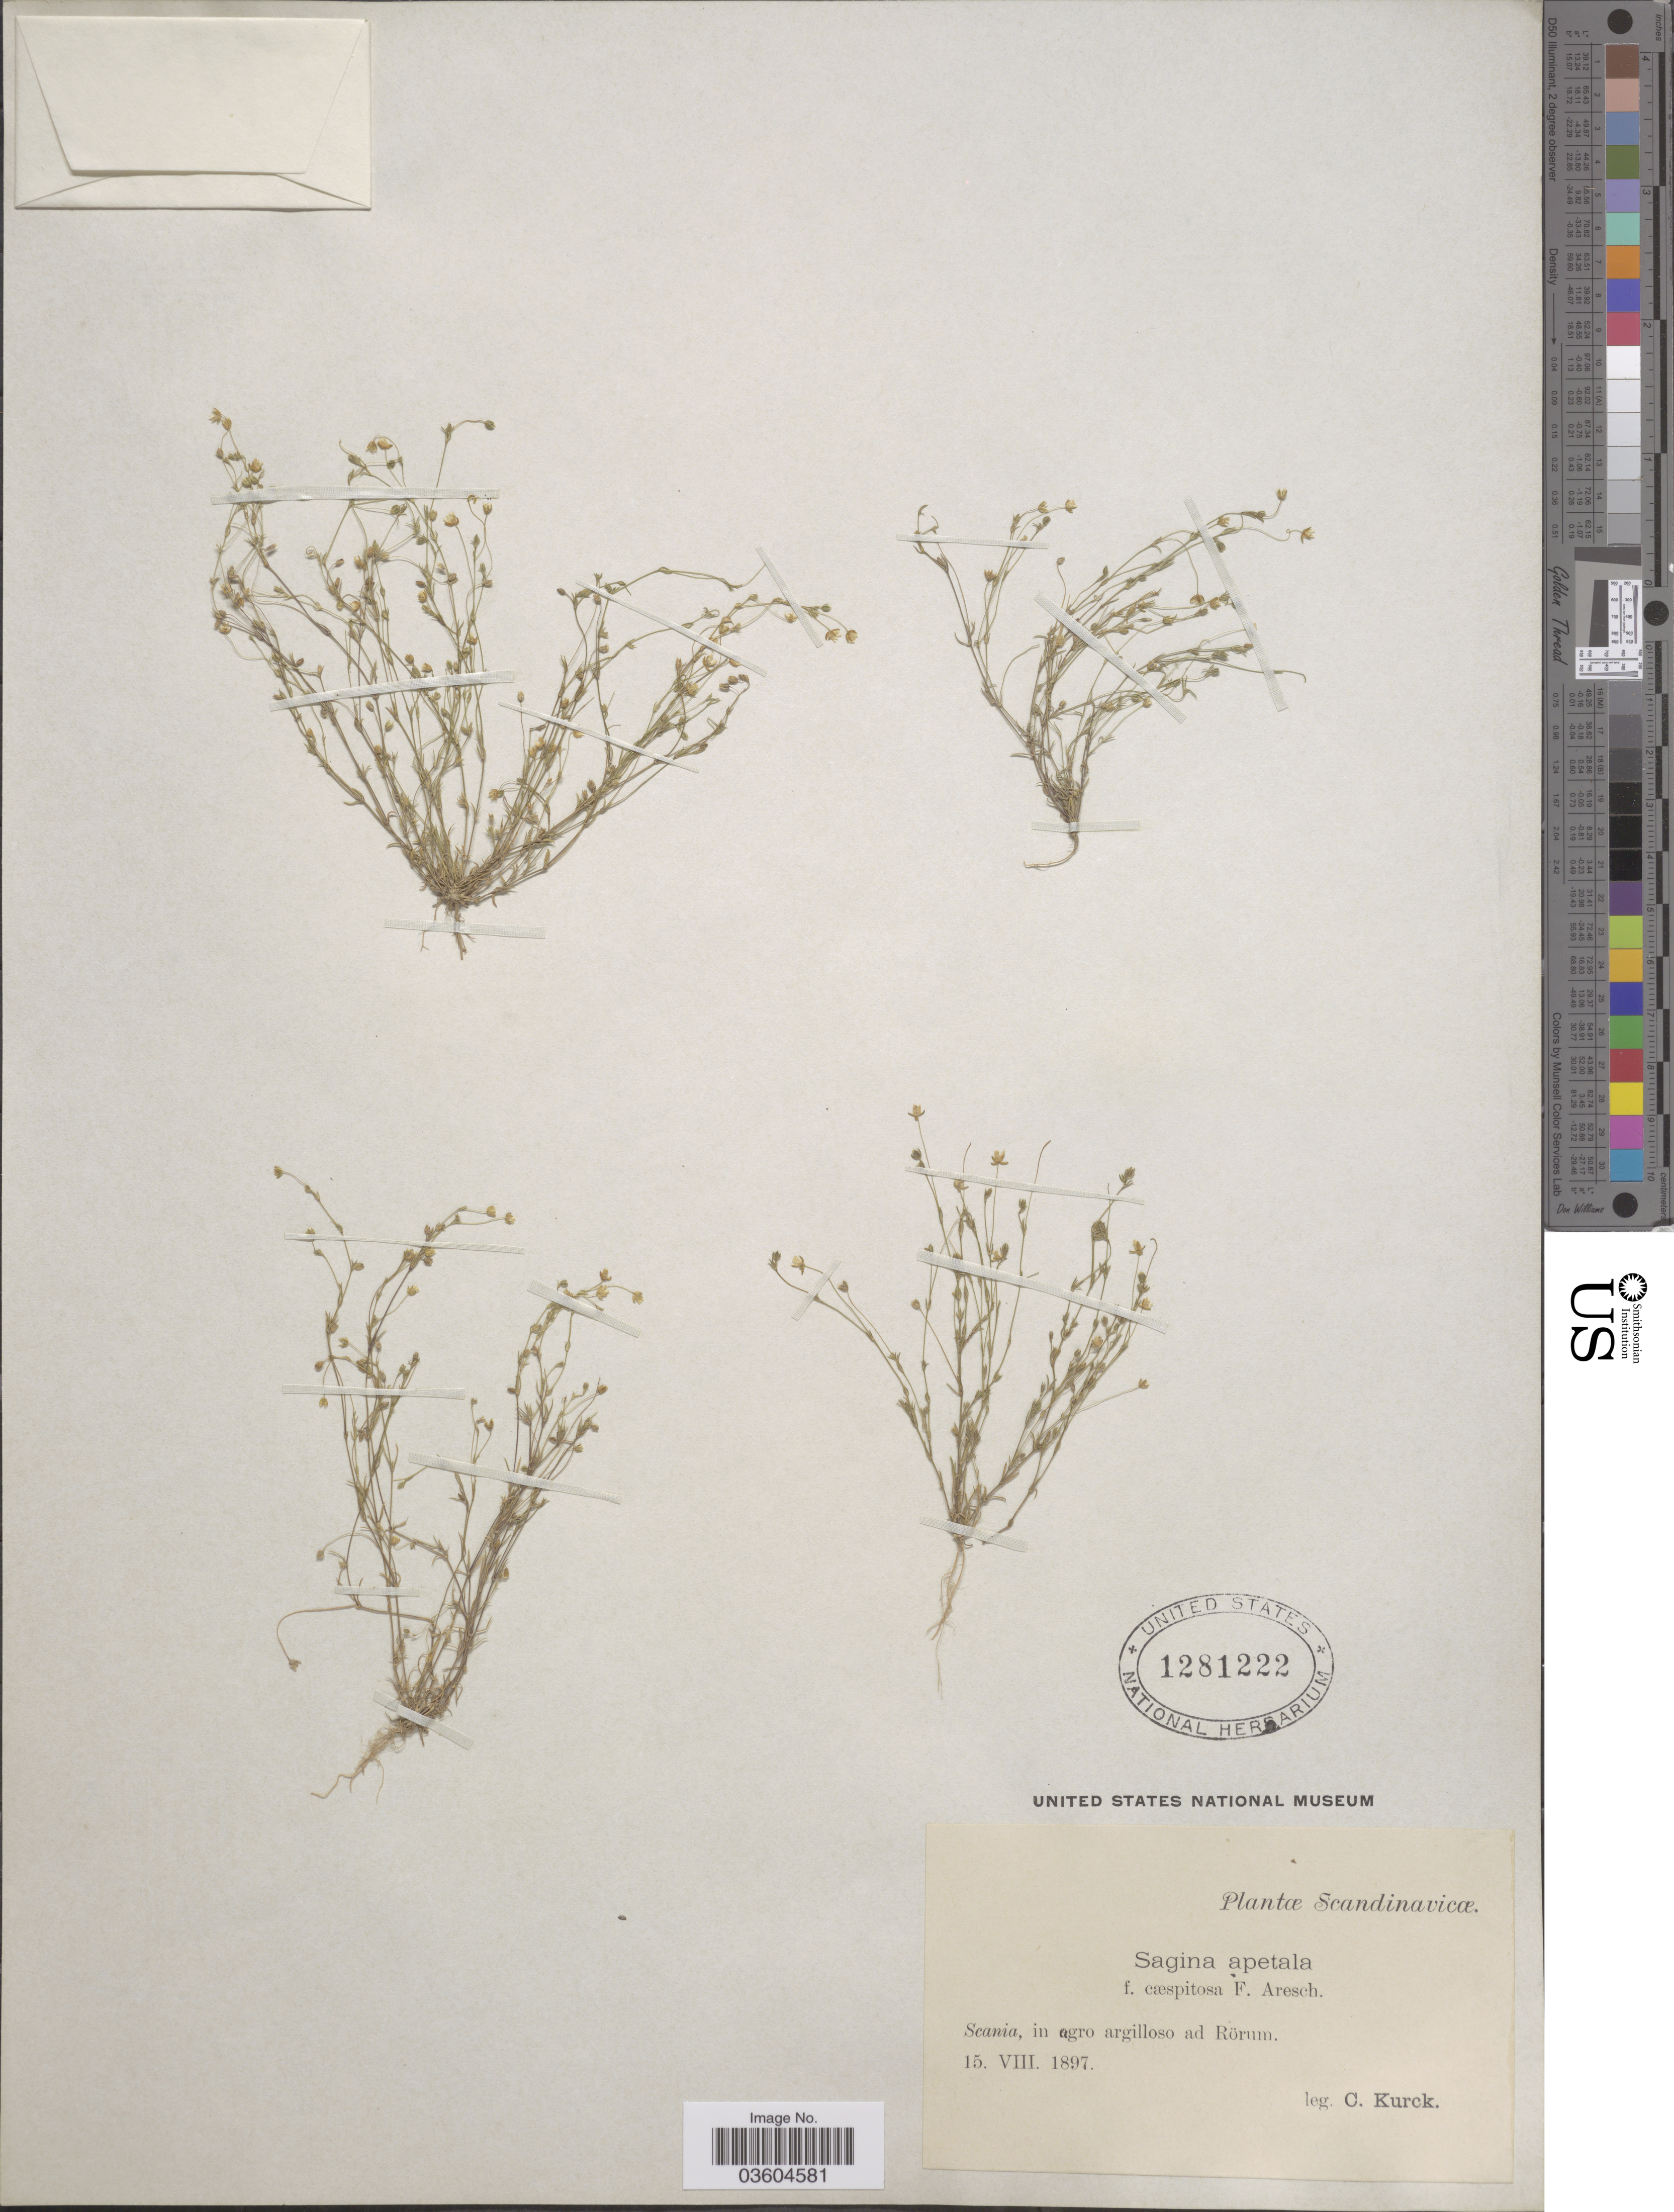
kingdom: Plantae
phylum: Tracheophyta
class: Magnoliopsida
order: Caryophyllales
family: Caryophyllaceae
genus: Sagina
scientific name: Sagina apetala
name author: Ard.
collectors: C. Kurck.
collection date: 1897-08-15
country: Sweden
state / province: Skåne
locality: Scandinavicœ. Scania, in agro argilloso ad Rörum.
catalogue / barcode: US 1281222